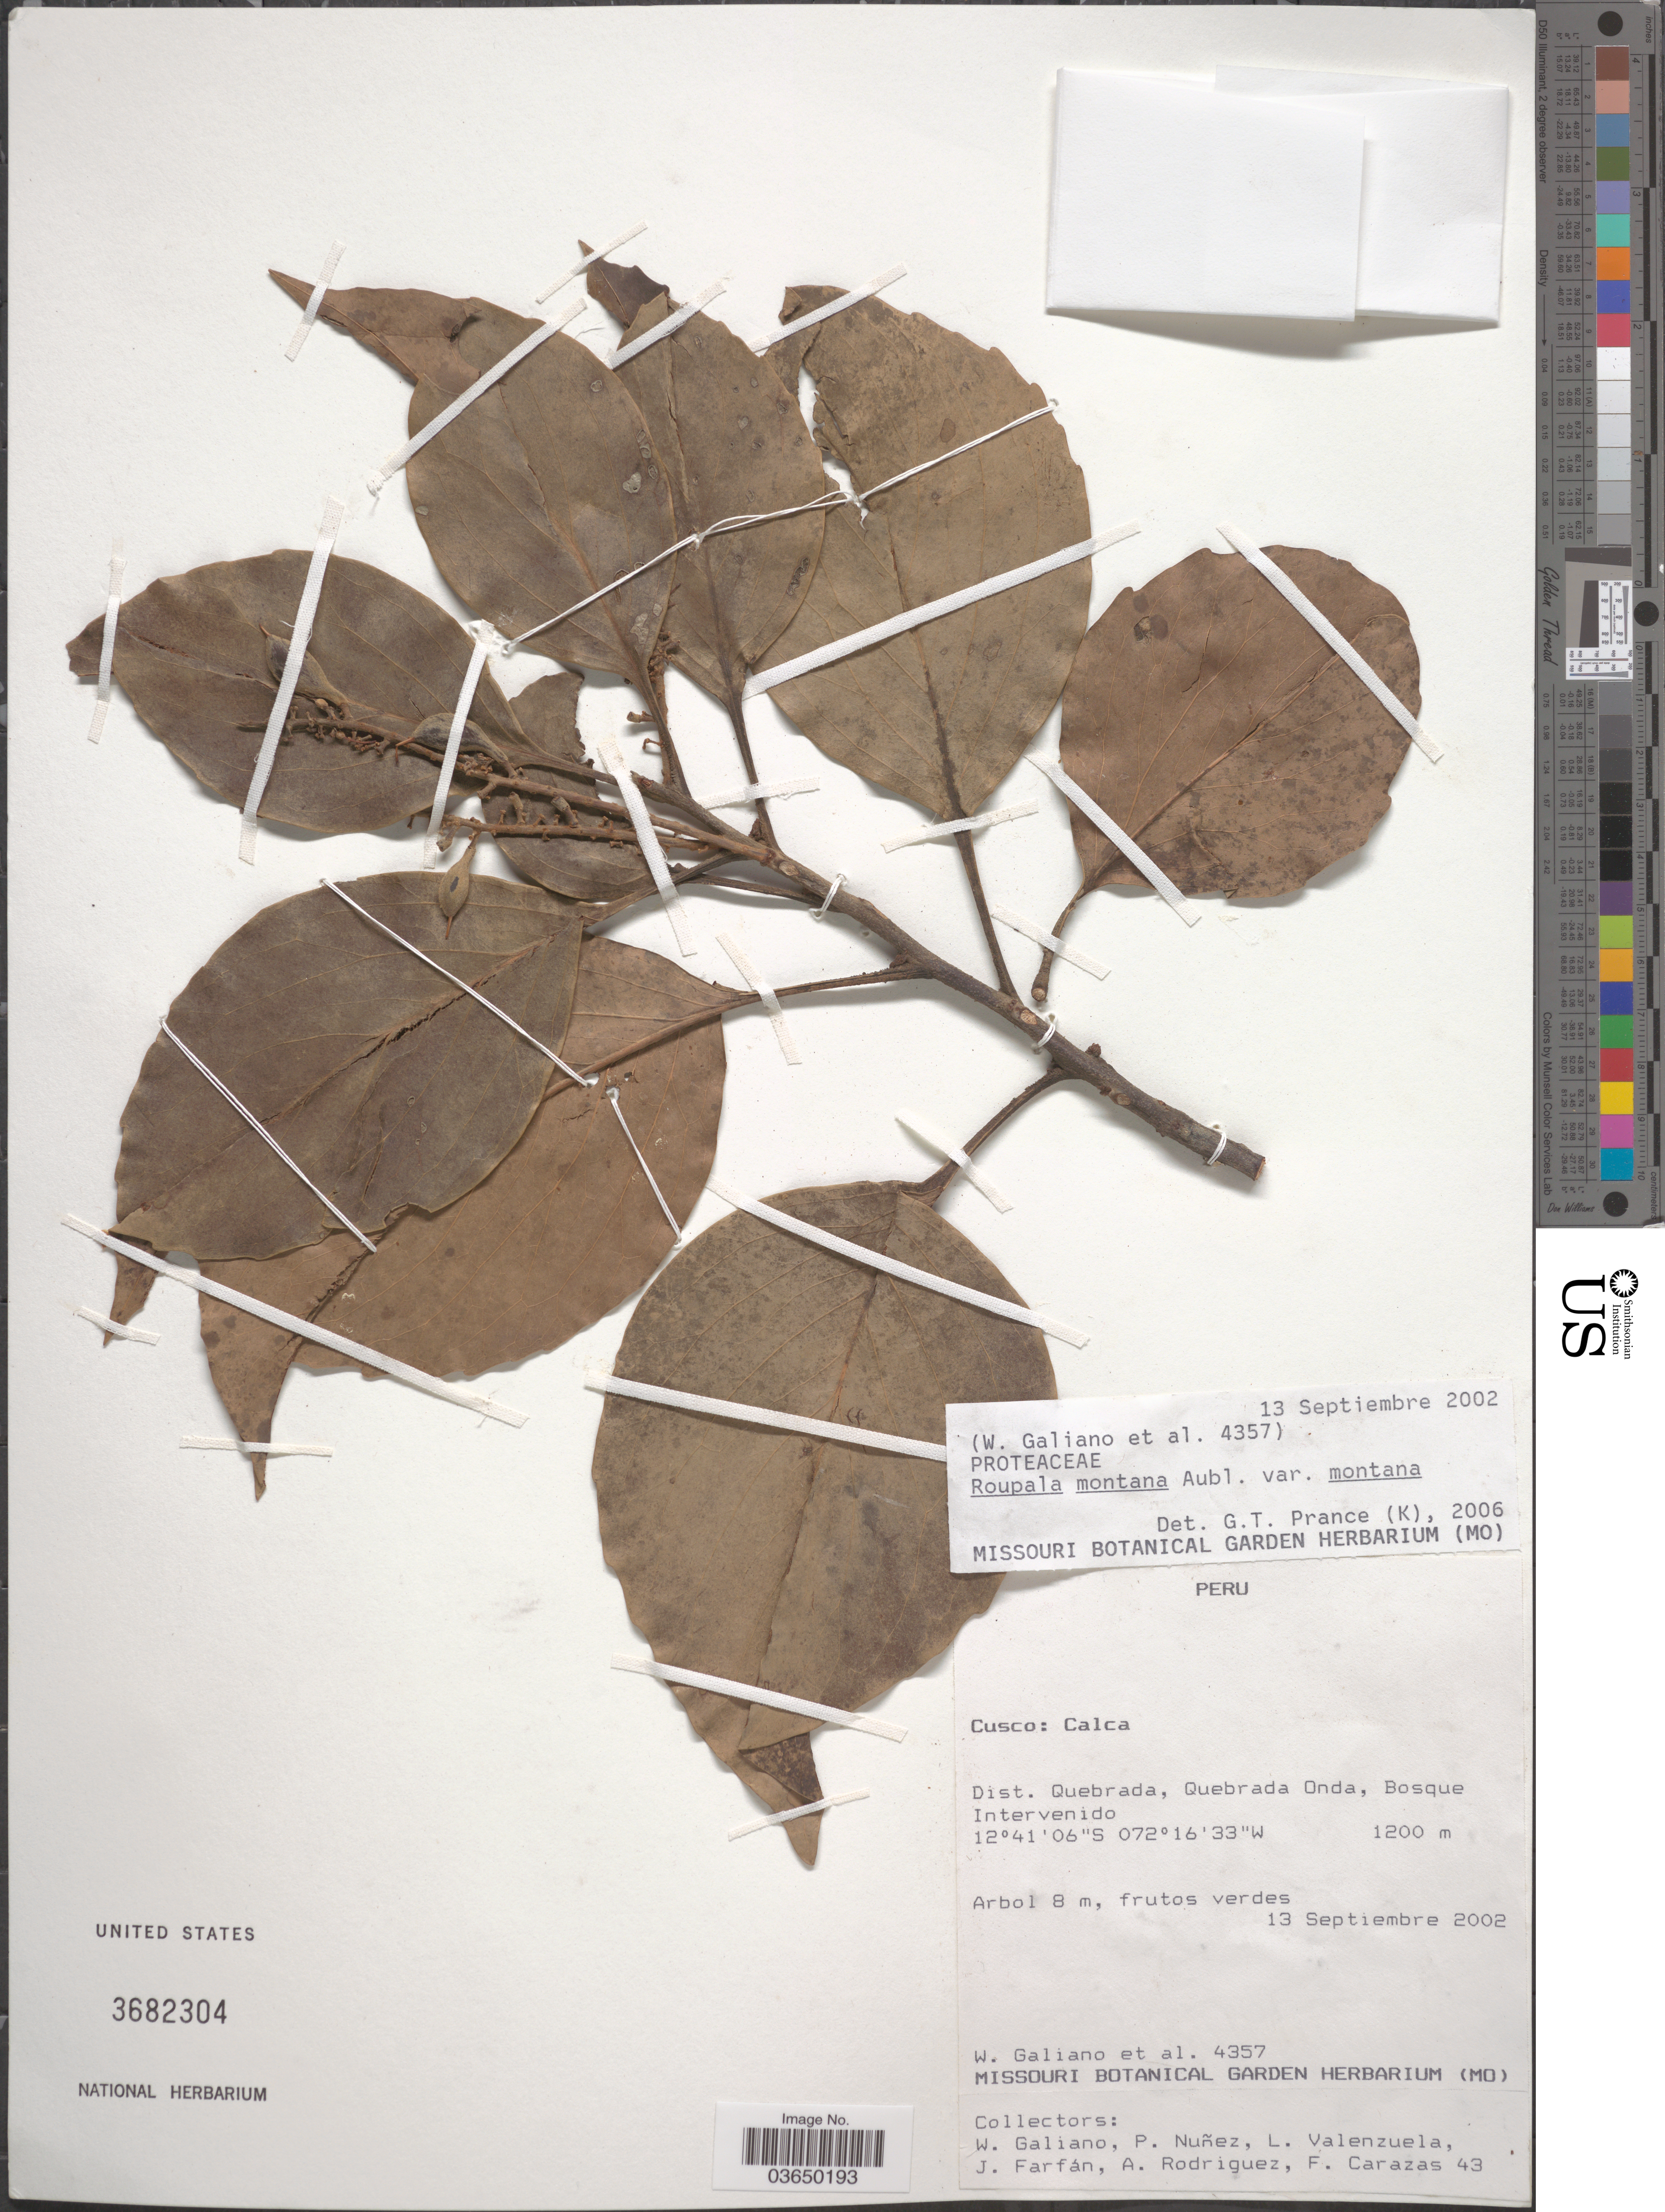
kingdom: Plantae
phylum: Tracheophyta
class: Magnoliopsida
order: Proteales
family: Proteaceae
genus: Roupala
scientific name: Roupala montana var. montana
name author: Aubl.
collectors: W. Galiano, P. Nuñez V., L. Valenzuela, J. Farfán & et al.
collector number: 4357/43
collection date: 2002-09-13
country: Peru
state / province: Cusco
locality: Calca. Dist. Quebrada Quebrada Onda, Bosque Intervenido.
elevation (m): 1200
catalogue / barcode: US 3682304